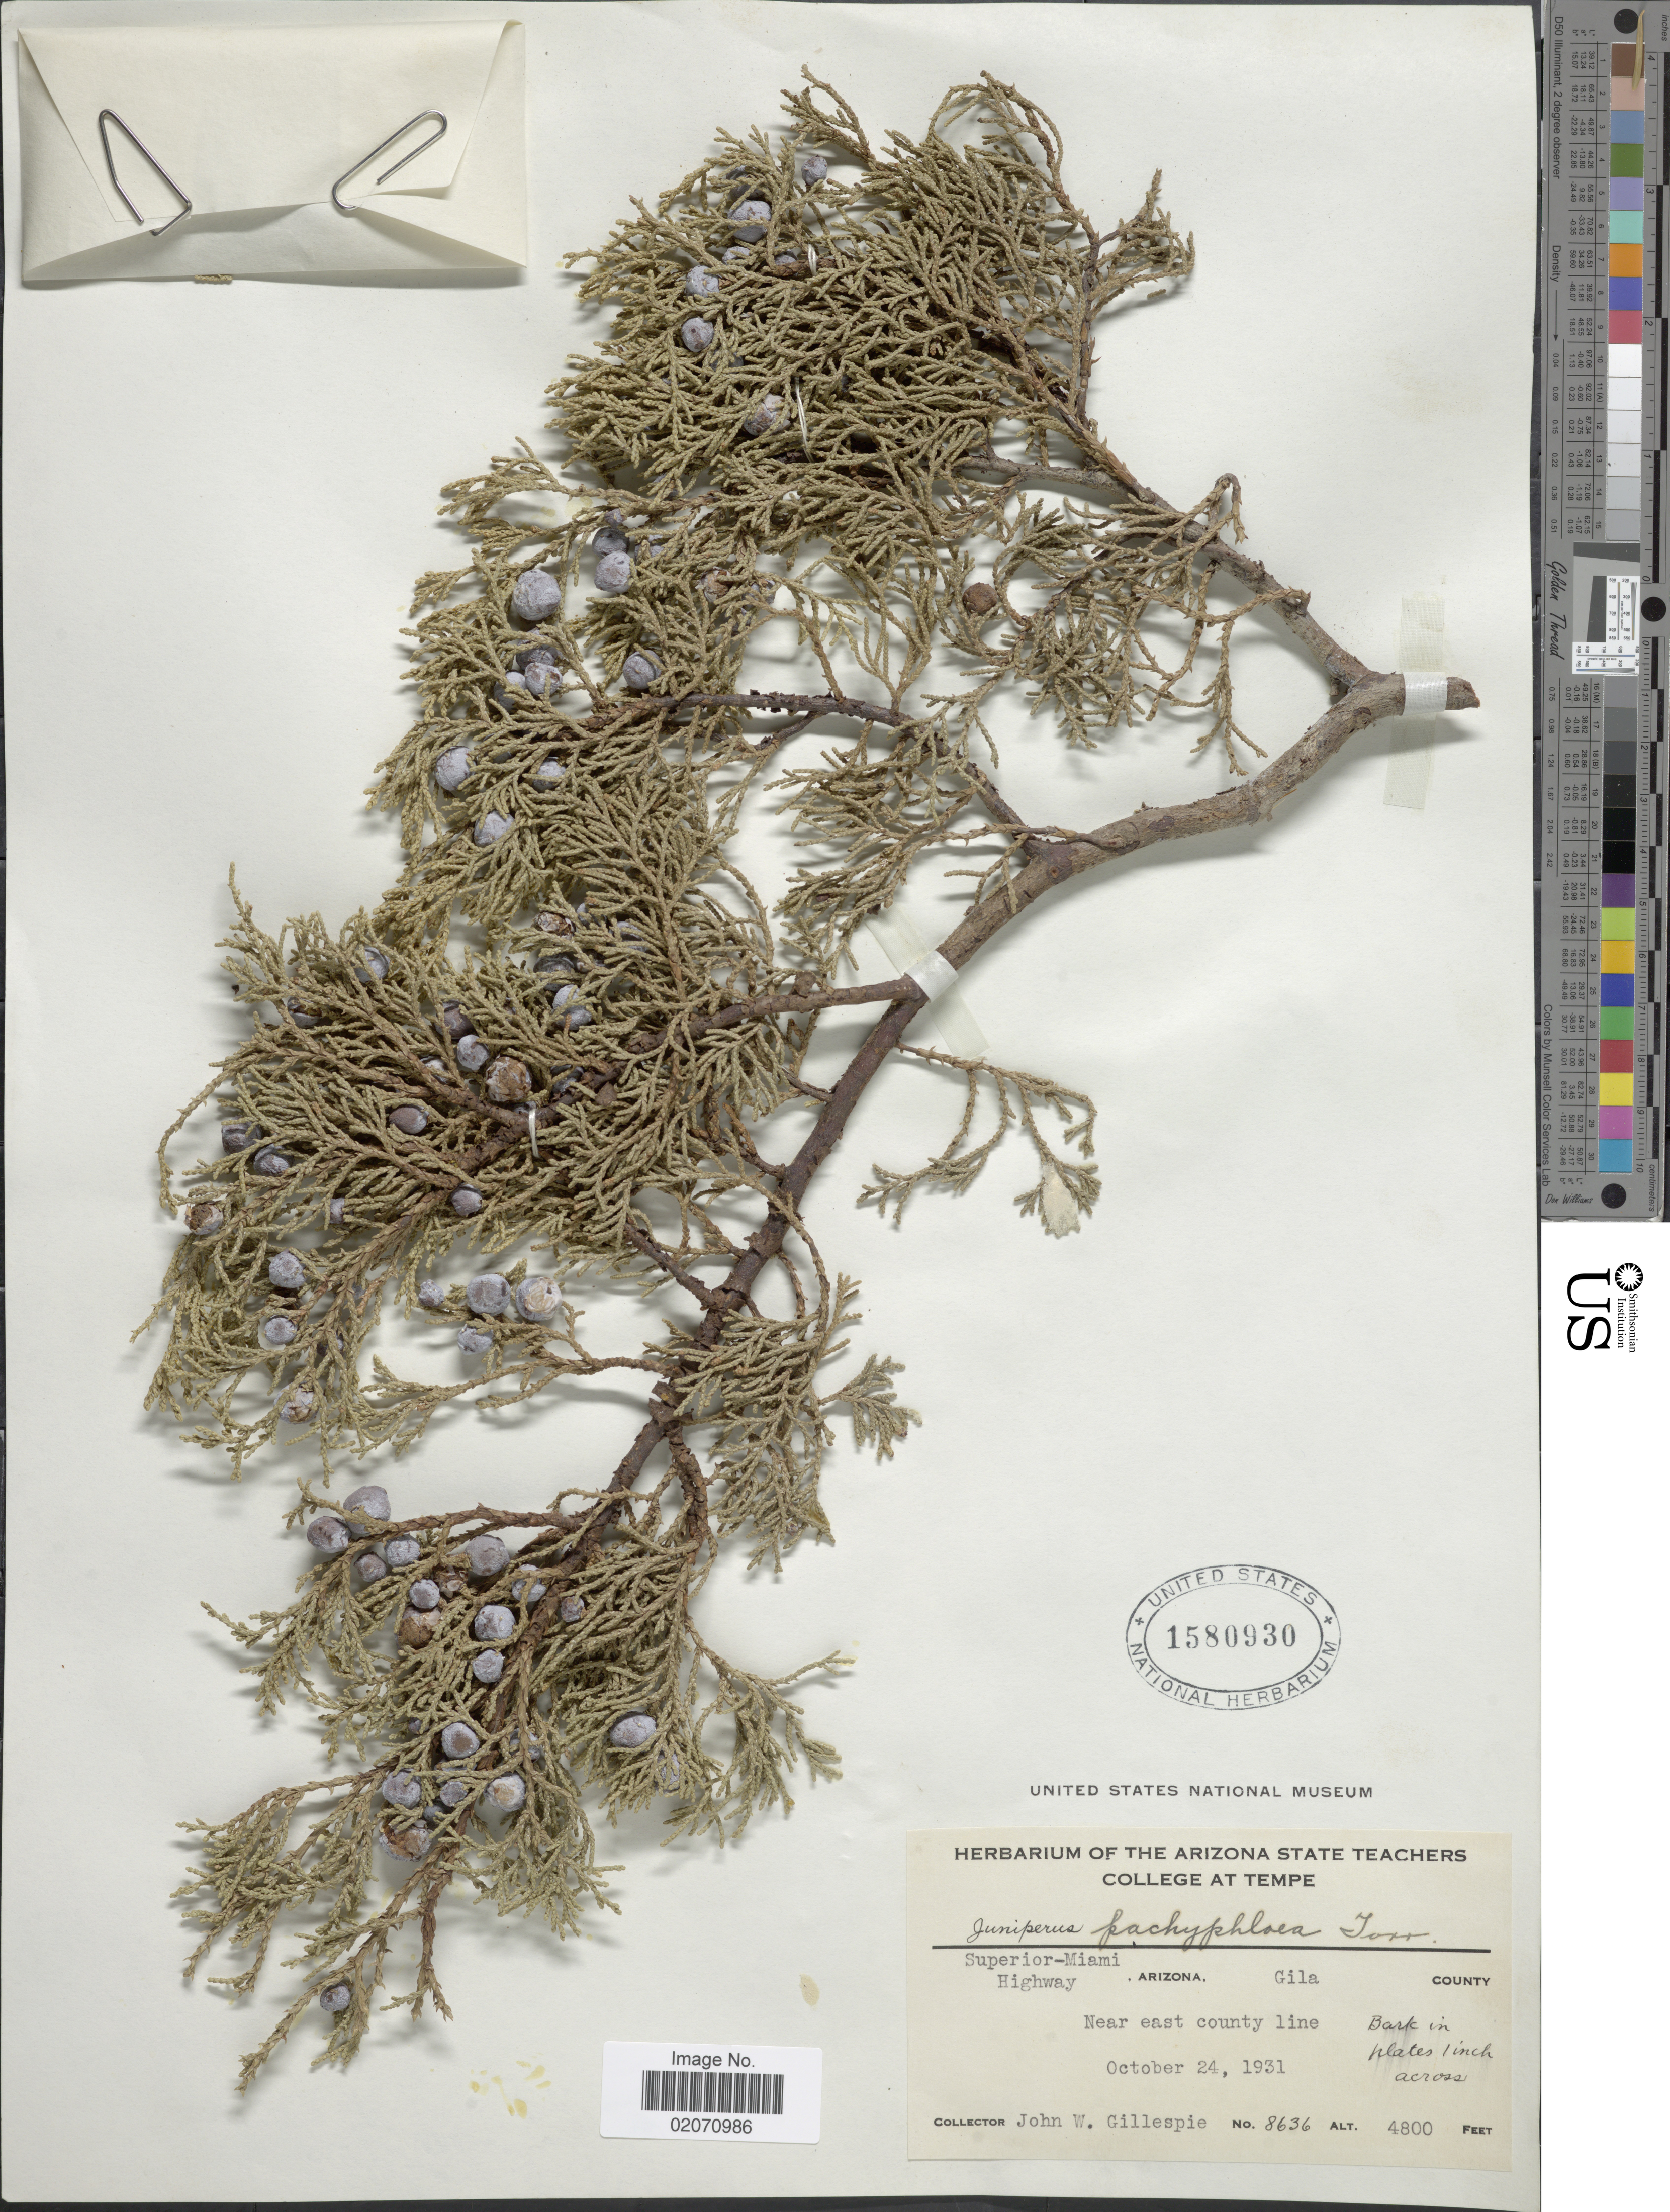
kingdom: Plantae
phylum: Tracheophyta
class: Pinopsida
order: Pinales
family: Cupressaceae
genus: Juniperus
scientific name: Juniperus deppeana var. pachyphlaea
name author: (Torr.) Martínez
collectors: J. W. Gillespie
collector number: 8636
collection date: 1931-10-24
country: United States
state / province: Arizona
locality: Superior-Miami Highway, Gila County, Near East county line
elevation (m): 1463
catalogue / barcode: US 1580931